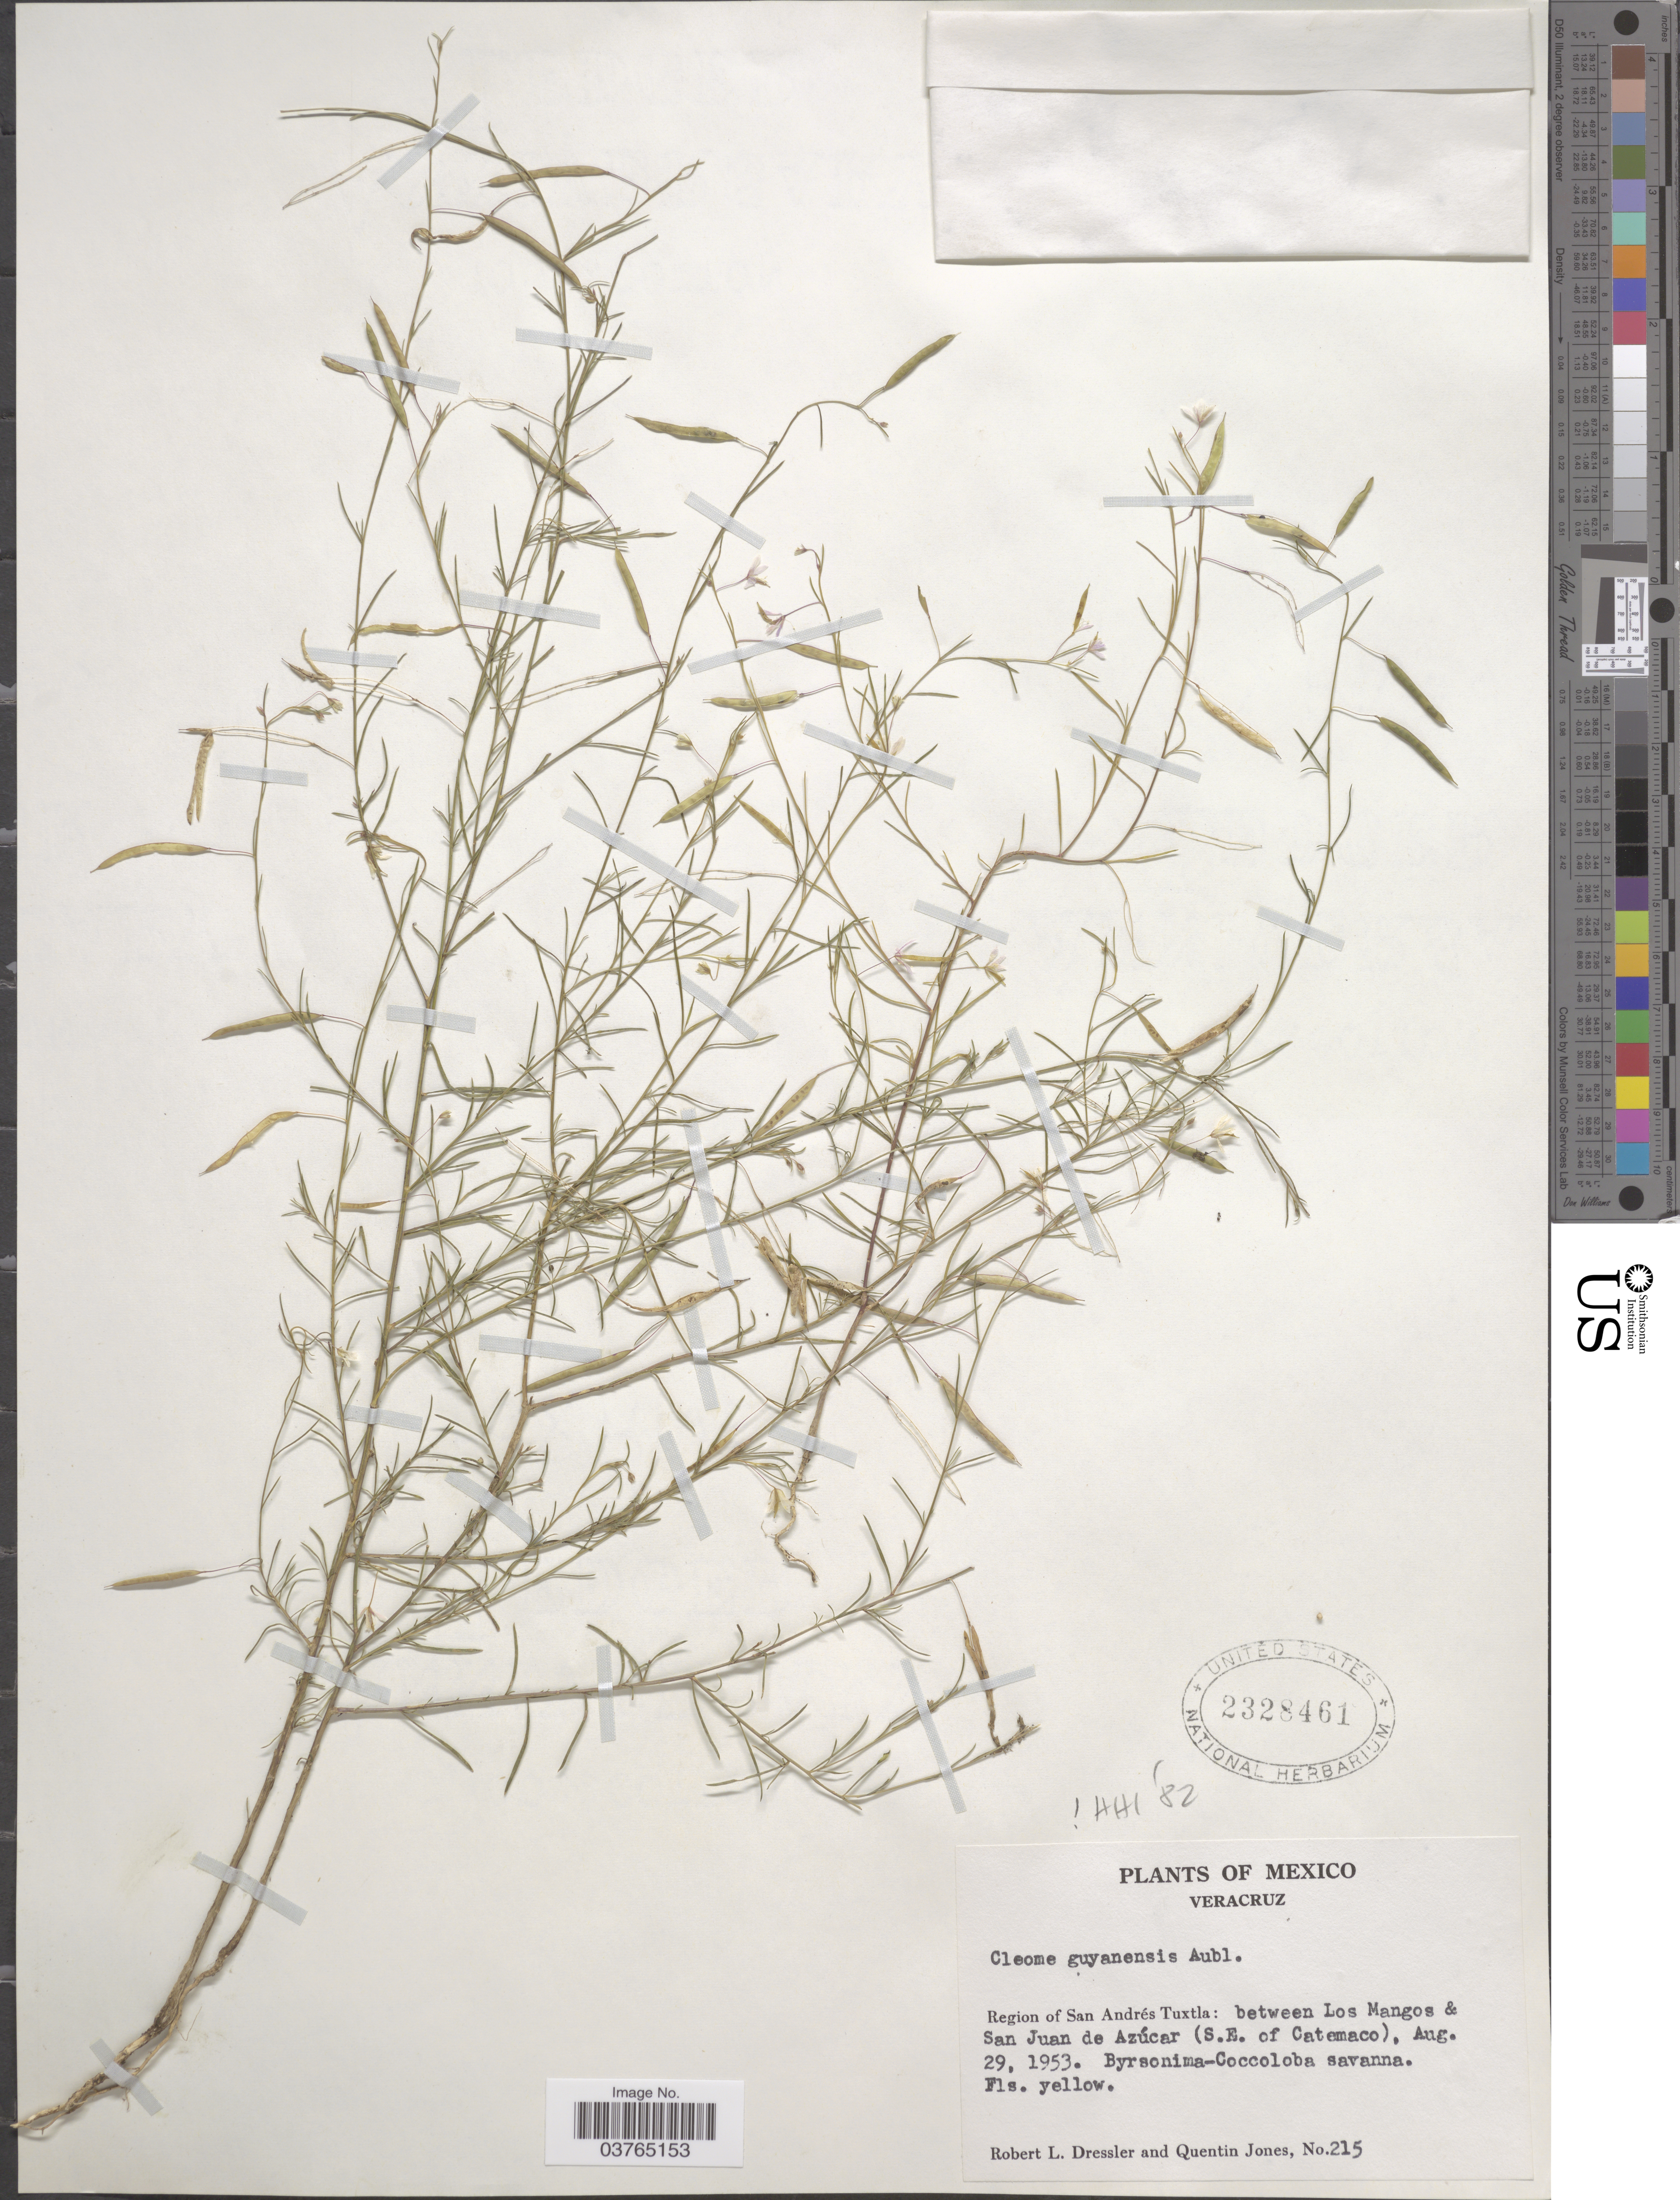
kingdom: Plantae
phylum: Tracheophyta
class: Magnoliopsida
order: Brassicales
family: Cleomaceae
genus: Physostemon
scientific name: Physostemon guianensis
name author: (Aubl.) Malme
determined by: Strong, M. T., (US), Smithsonian Institution - National Museum of Natural History (UNITED STATES)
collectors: R. Dressler & Q. Jones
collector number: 215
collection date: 1953-08-29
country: Mexico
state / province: Veracruz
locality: Veracruz. Region of San Andrés Tuxtla: between Los Mangos & San Juan de Azúcar (S.E. of Catemaco).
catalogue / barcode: US 2328461